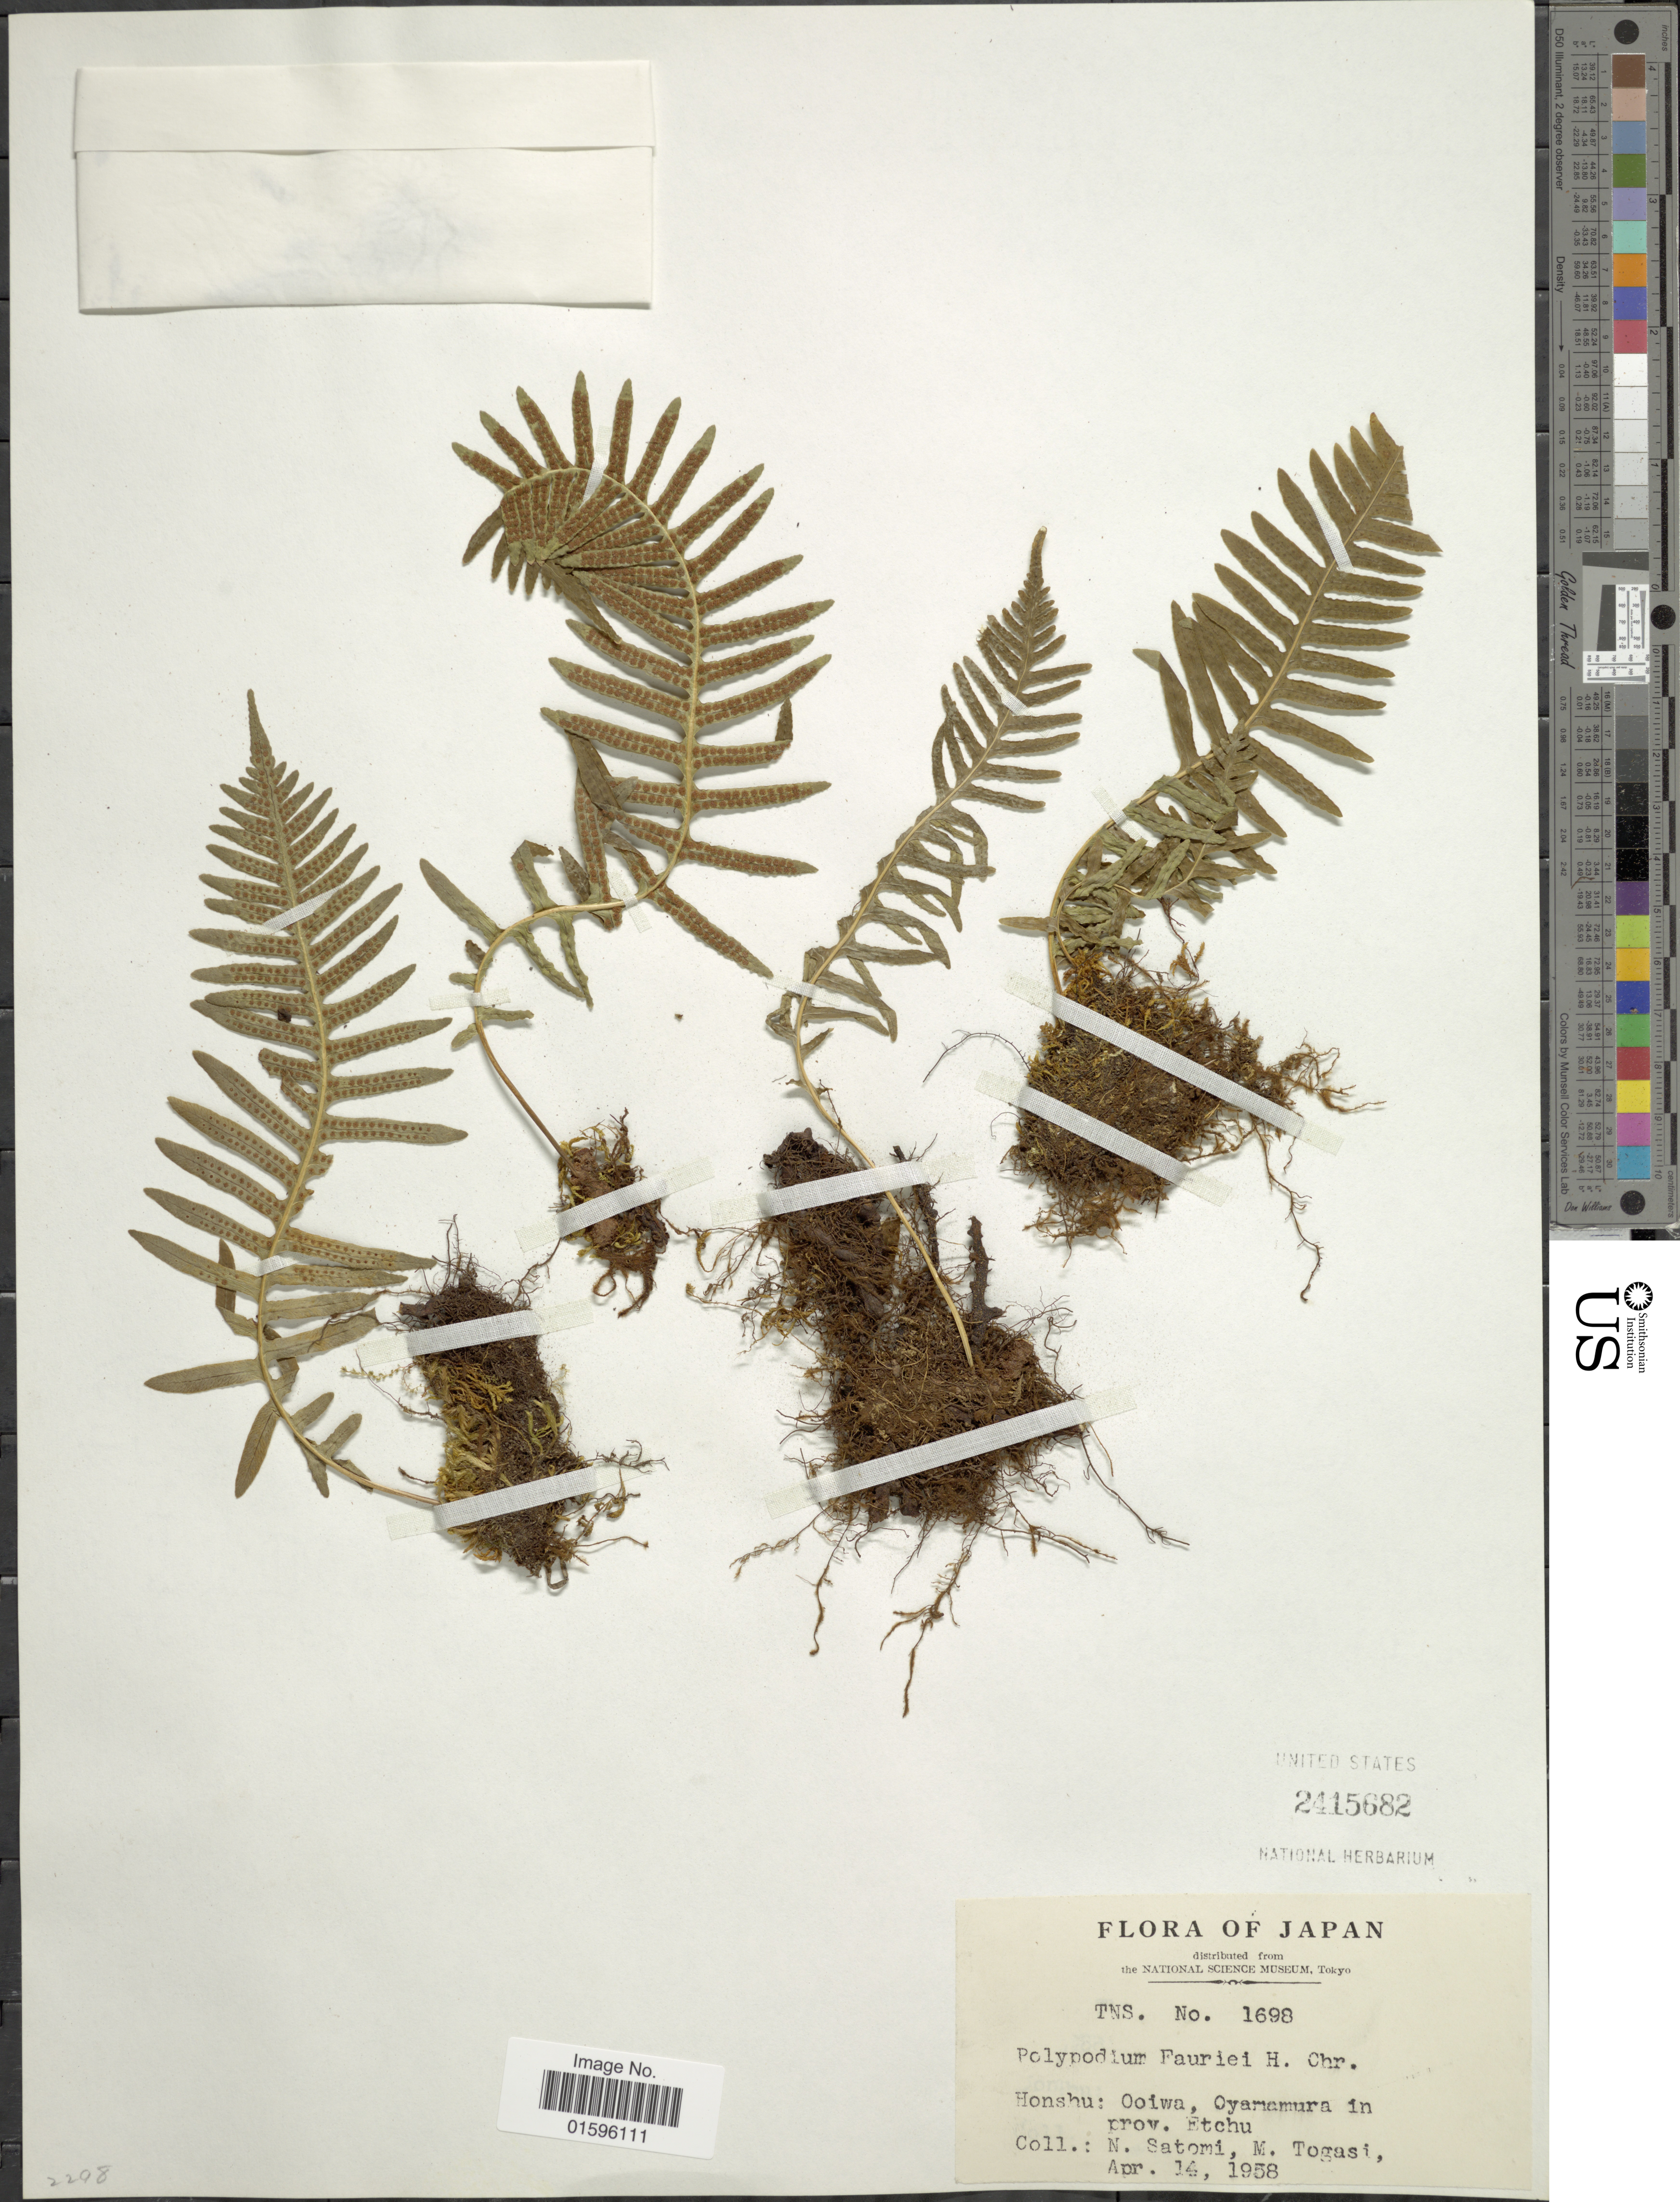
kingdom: Plantae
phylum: Tracheophyta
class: Polypodiopsida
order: Polypodiales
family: Polypodiaceae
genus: Polypodium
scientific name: Polypodium fauriei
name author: Christ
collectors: N. Satomi & M. Togasi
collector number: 1698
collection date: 1958-04-14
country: Japan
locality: Honshu: Ooiwa, Oyariamura in Prov. Etchu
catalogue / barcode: US 2415682